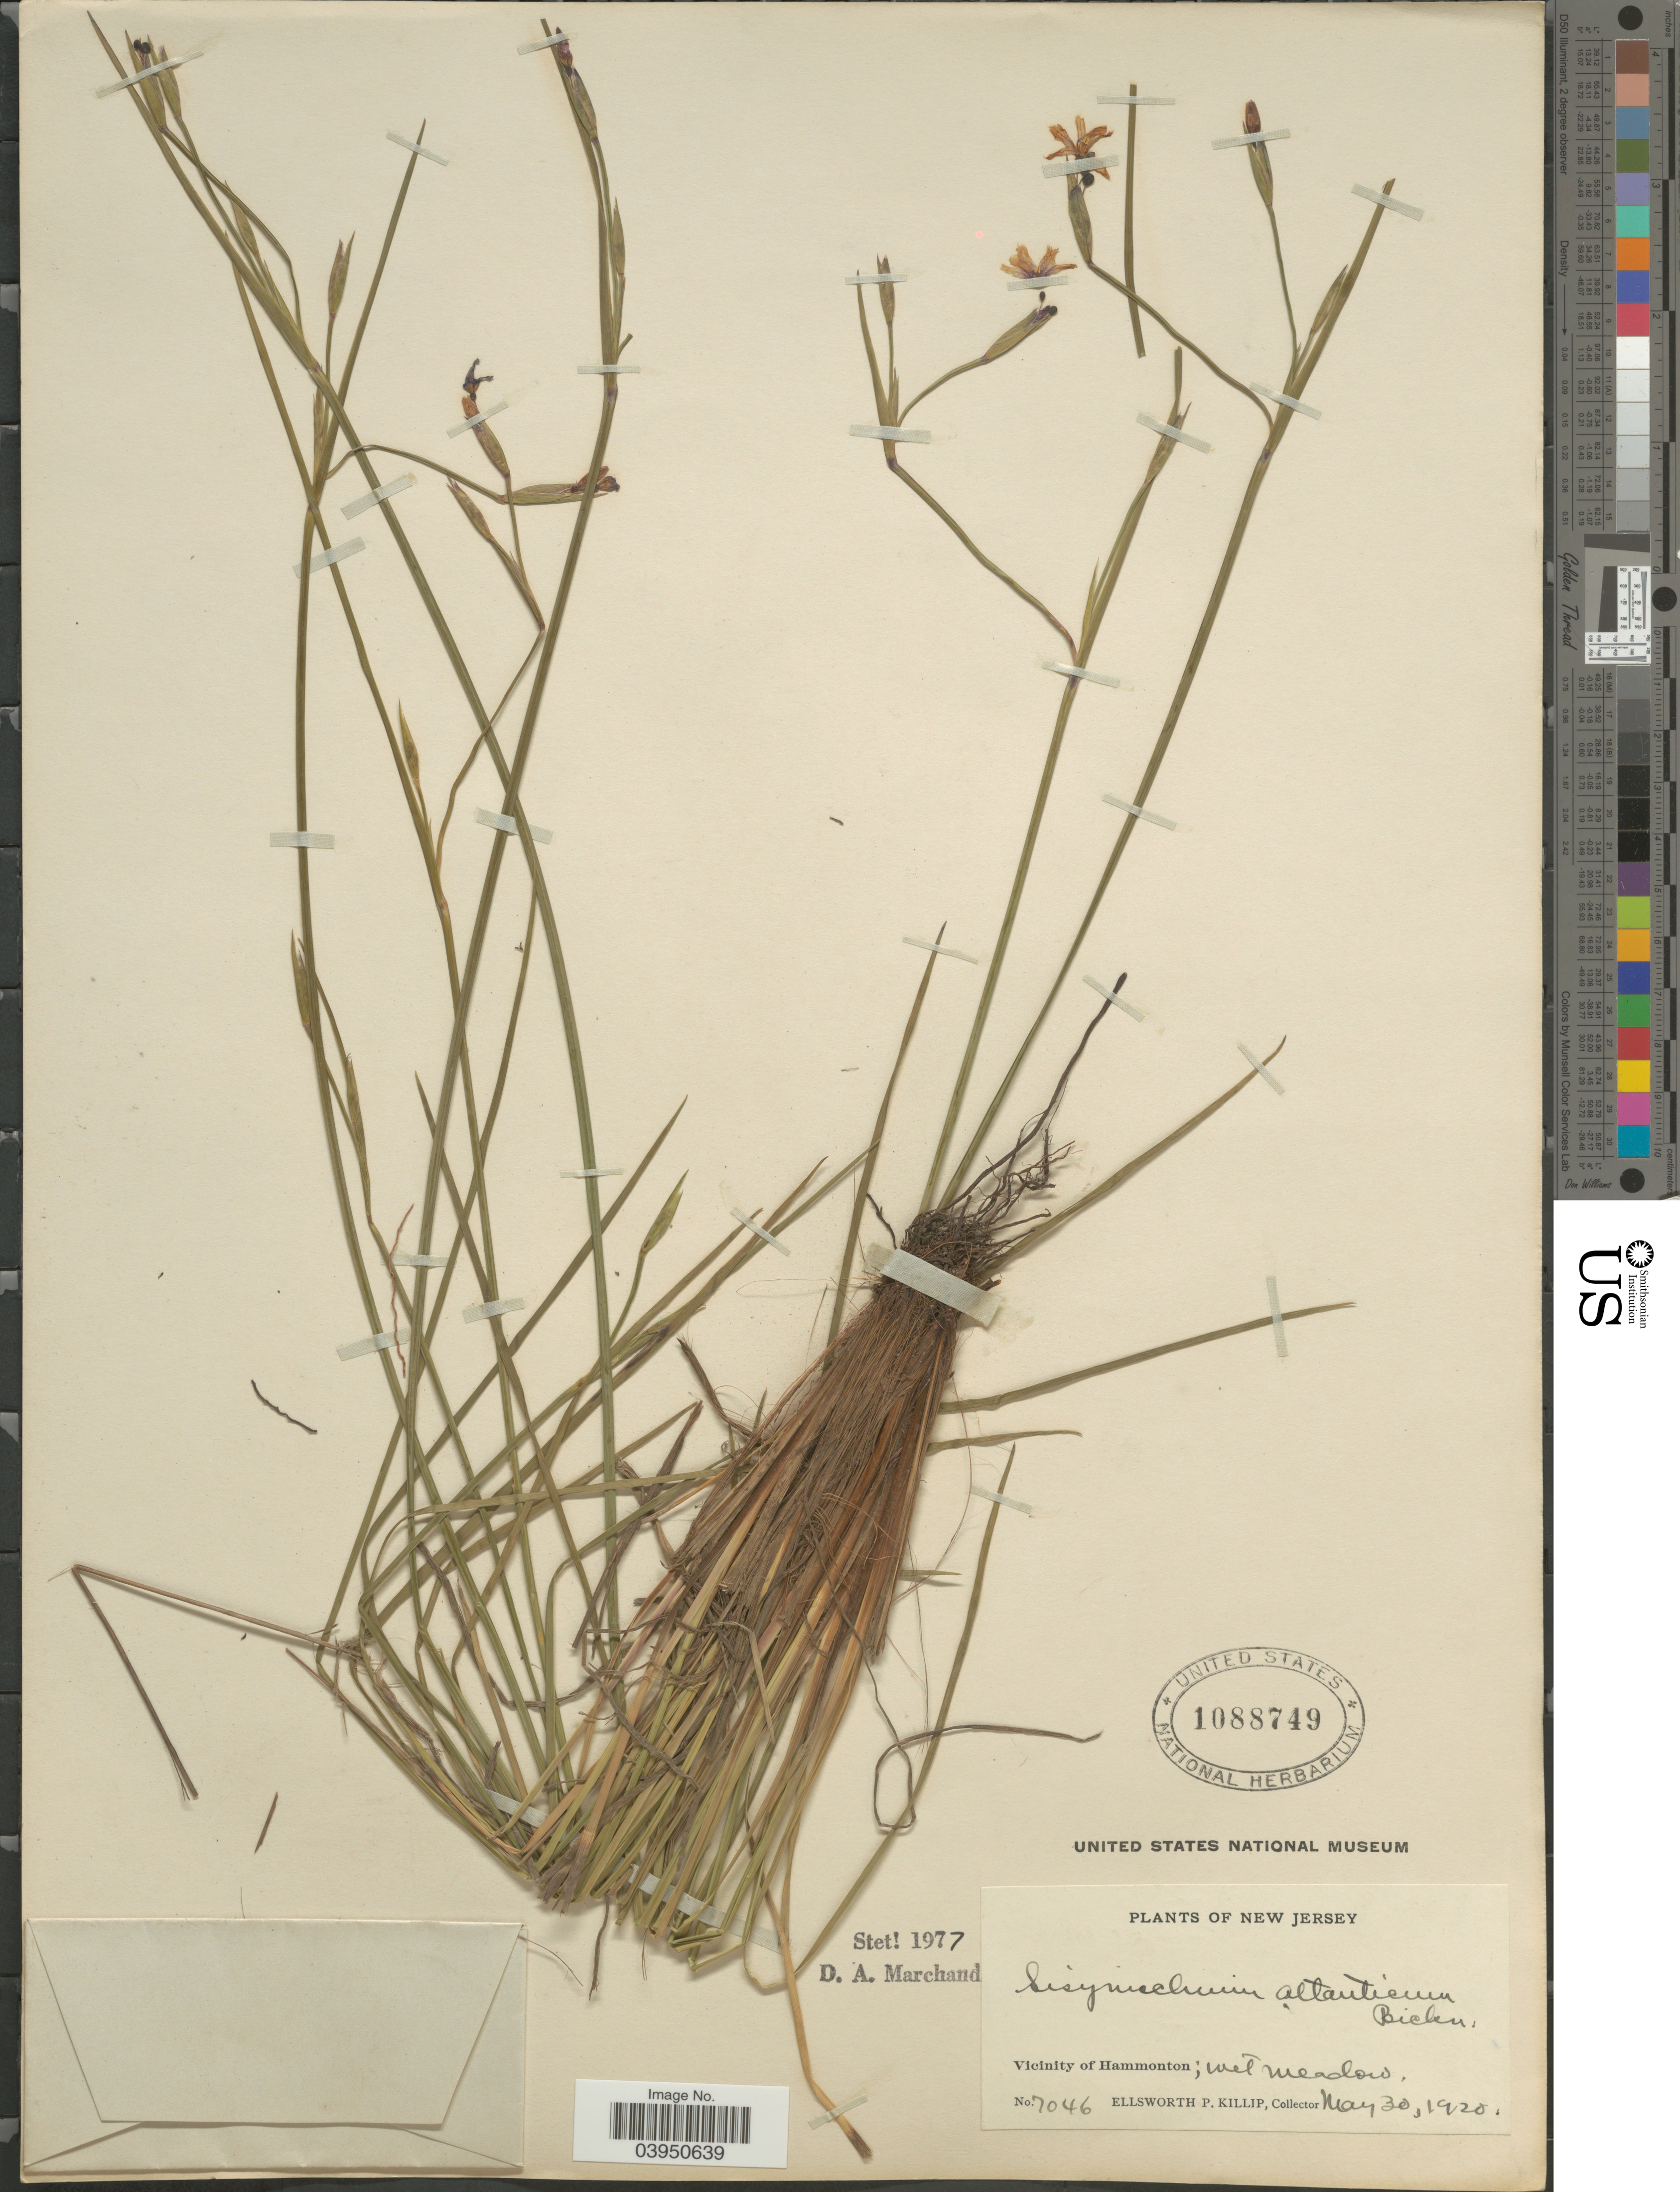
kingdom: Plantae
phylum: Tracheophyta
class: Liliopsida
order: Asparagales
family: Iridaceae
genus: Sisyrinchium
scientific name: Sisyrinchium atlanticum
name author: E.P. Bicknell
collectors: E. P. Killip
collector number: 7046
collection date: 1920-05-30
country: United States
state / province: New Jersey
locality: Vicinity of Hammonton.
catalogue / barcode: US 1088749